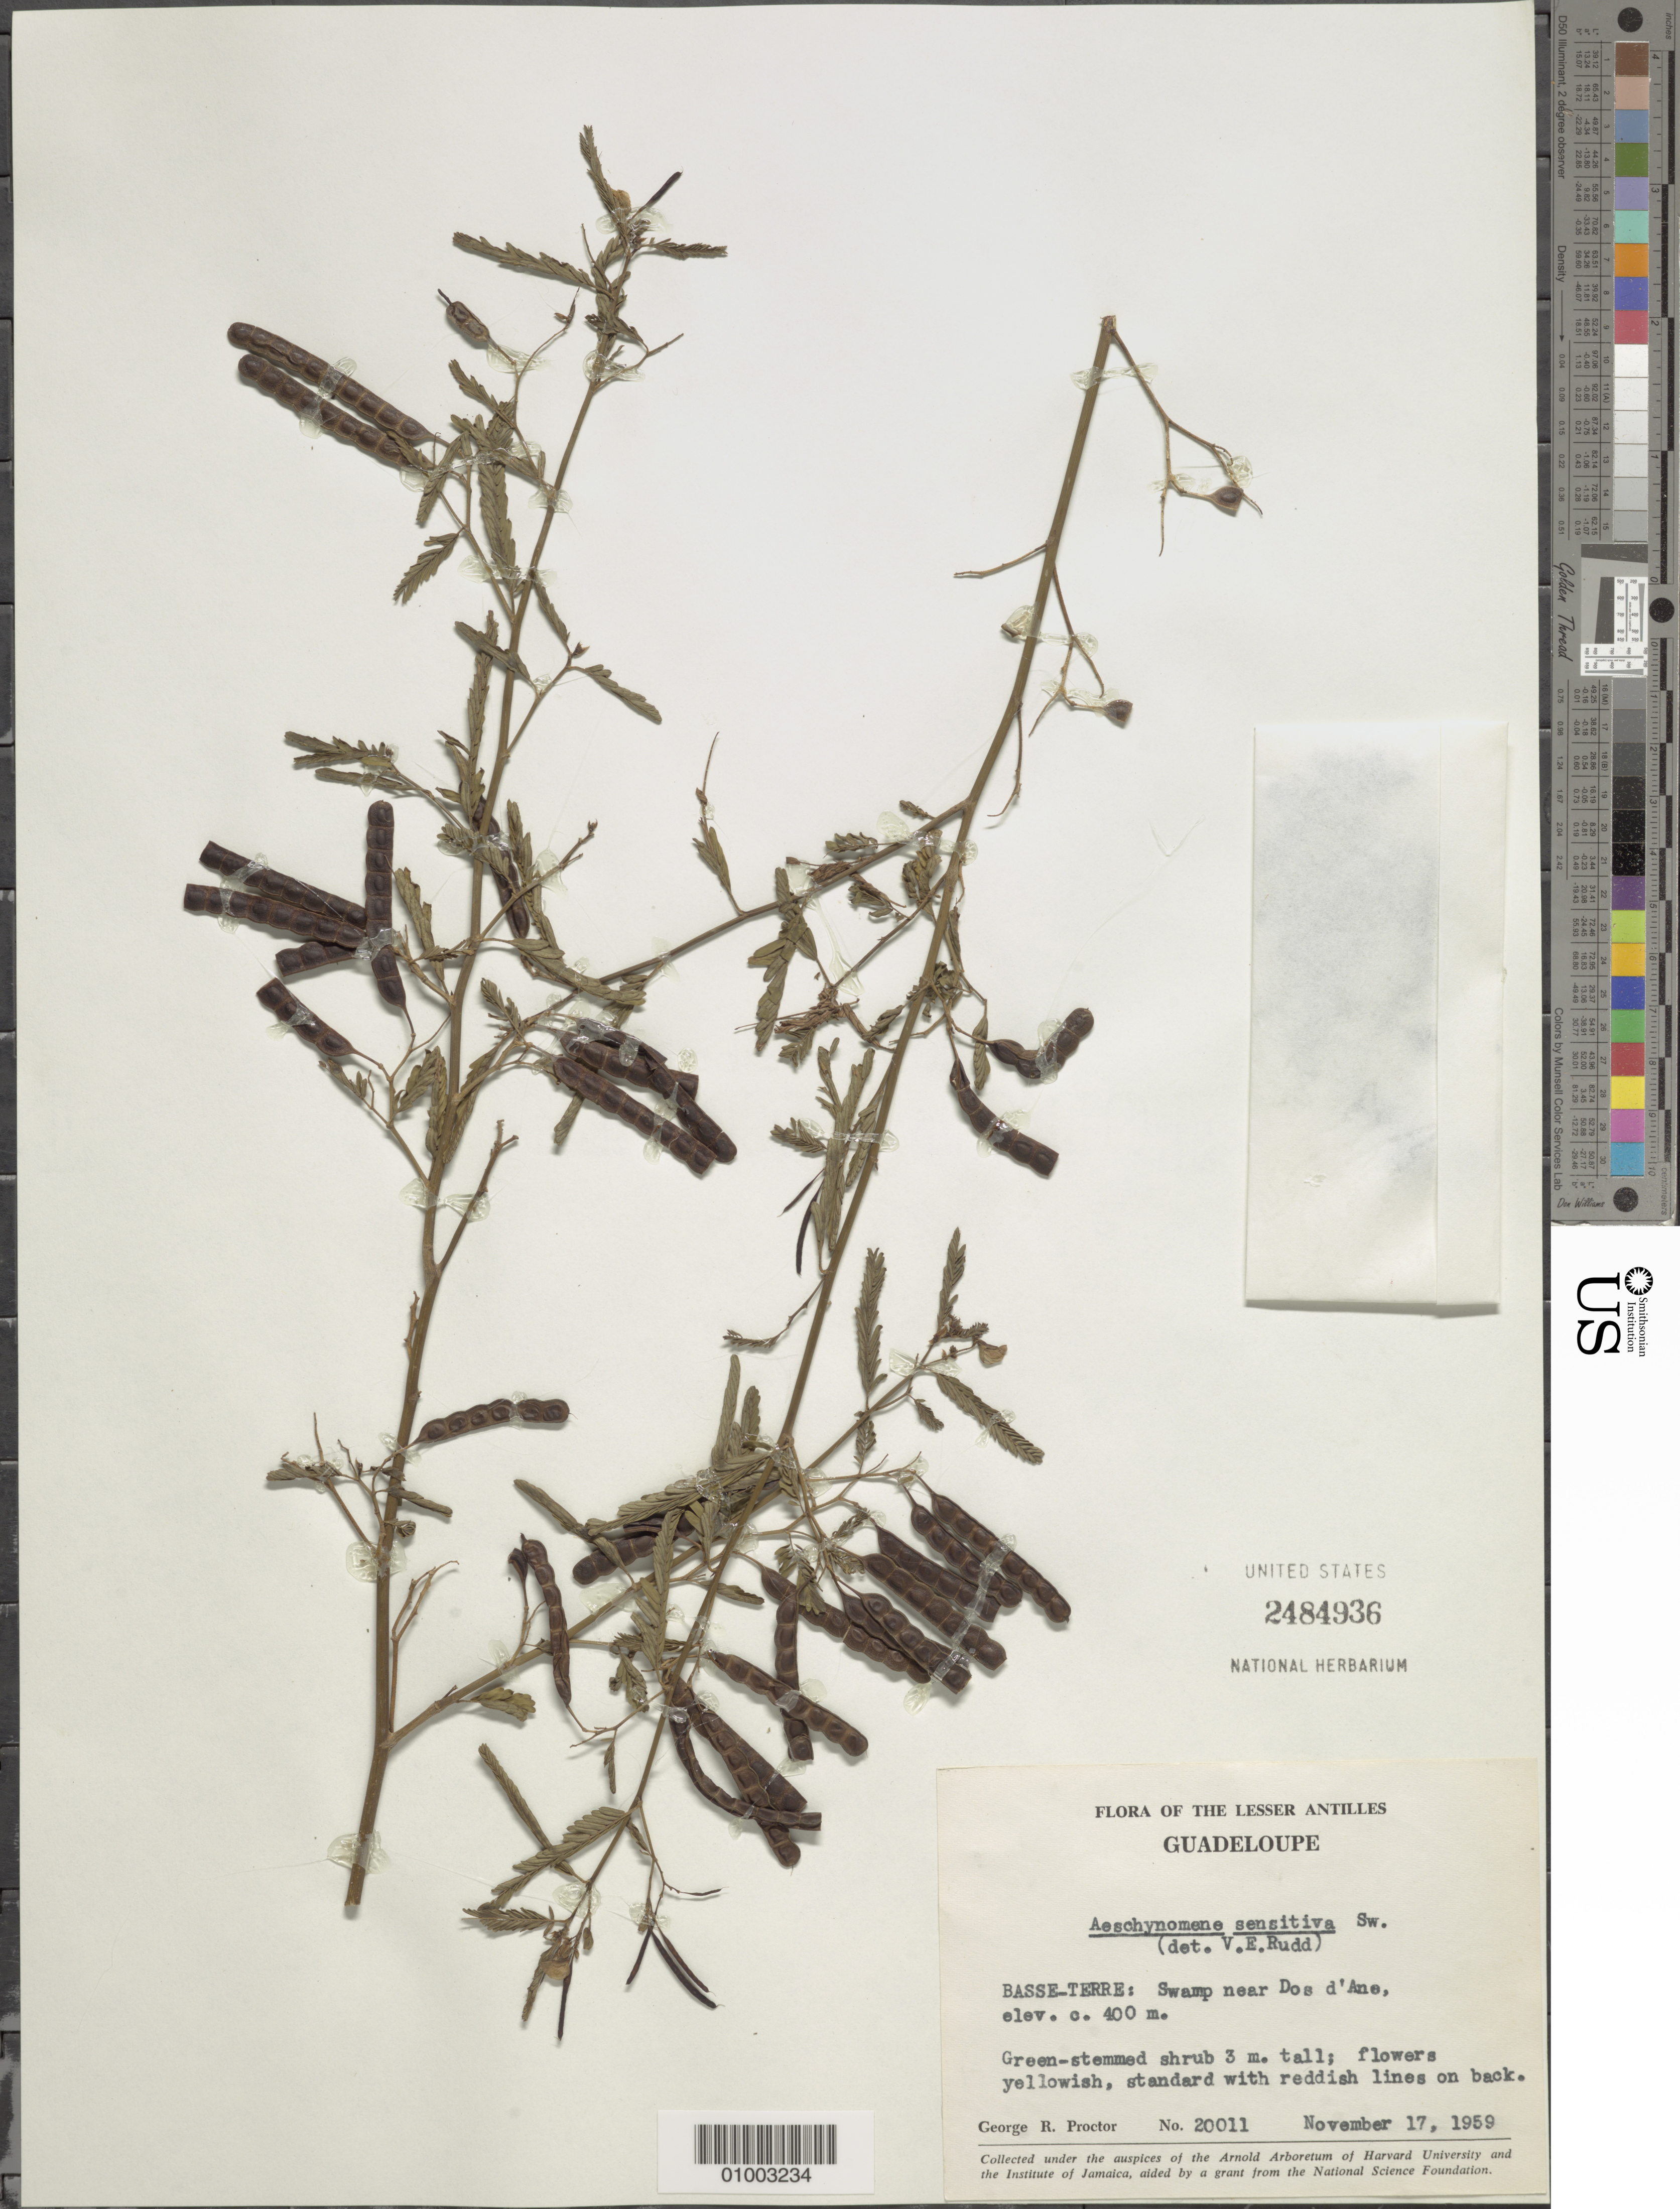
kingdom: Plantae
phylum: Tracheophyta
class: Magnoliopsida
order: Fabales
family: Fabaceae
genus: Aeschynomene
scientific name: Aeschynomene sensitiva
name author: Sw.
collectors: G. R. Proctor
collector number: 20011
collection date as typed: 17 Nov 1959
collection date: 1959-11-17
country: St. Christopher-Nevis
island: St. Christopher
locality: BasseTerre, swamp near Dos d-Ane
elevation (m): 400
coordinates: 0 N, 0 E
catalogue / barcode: US 2484936